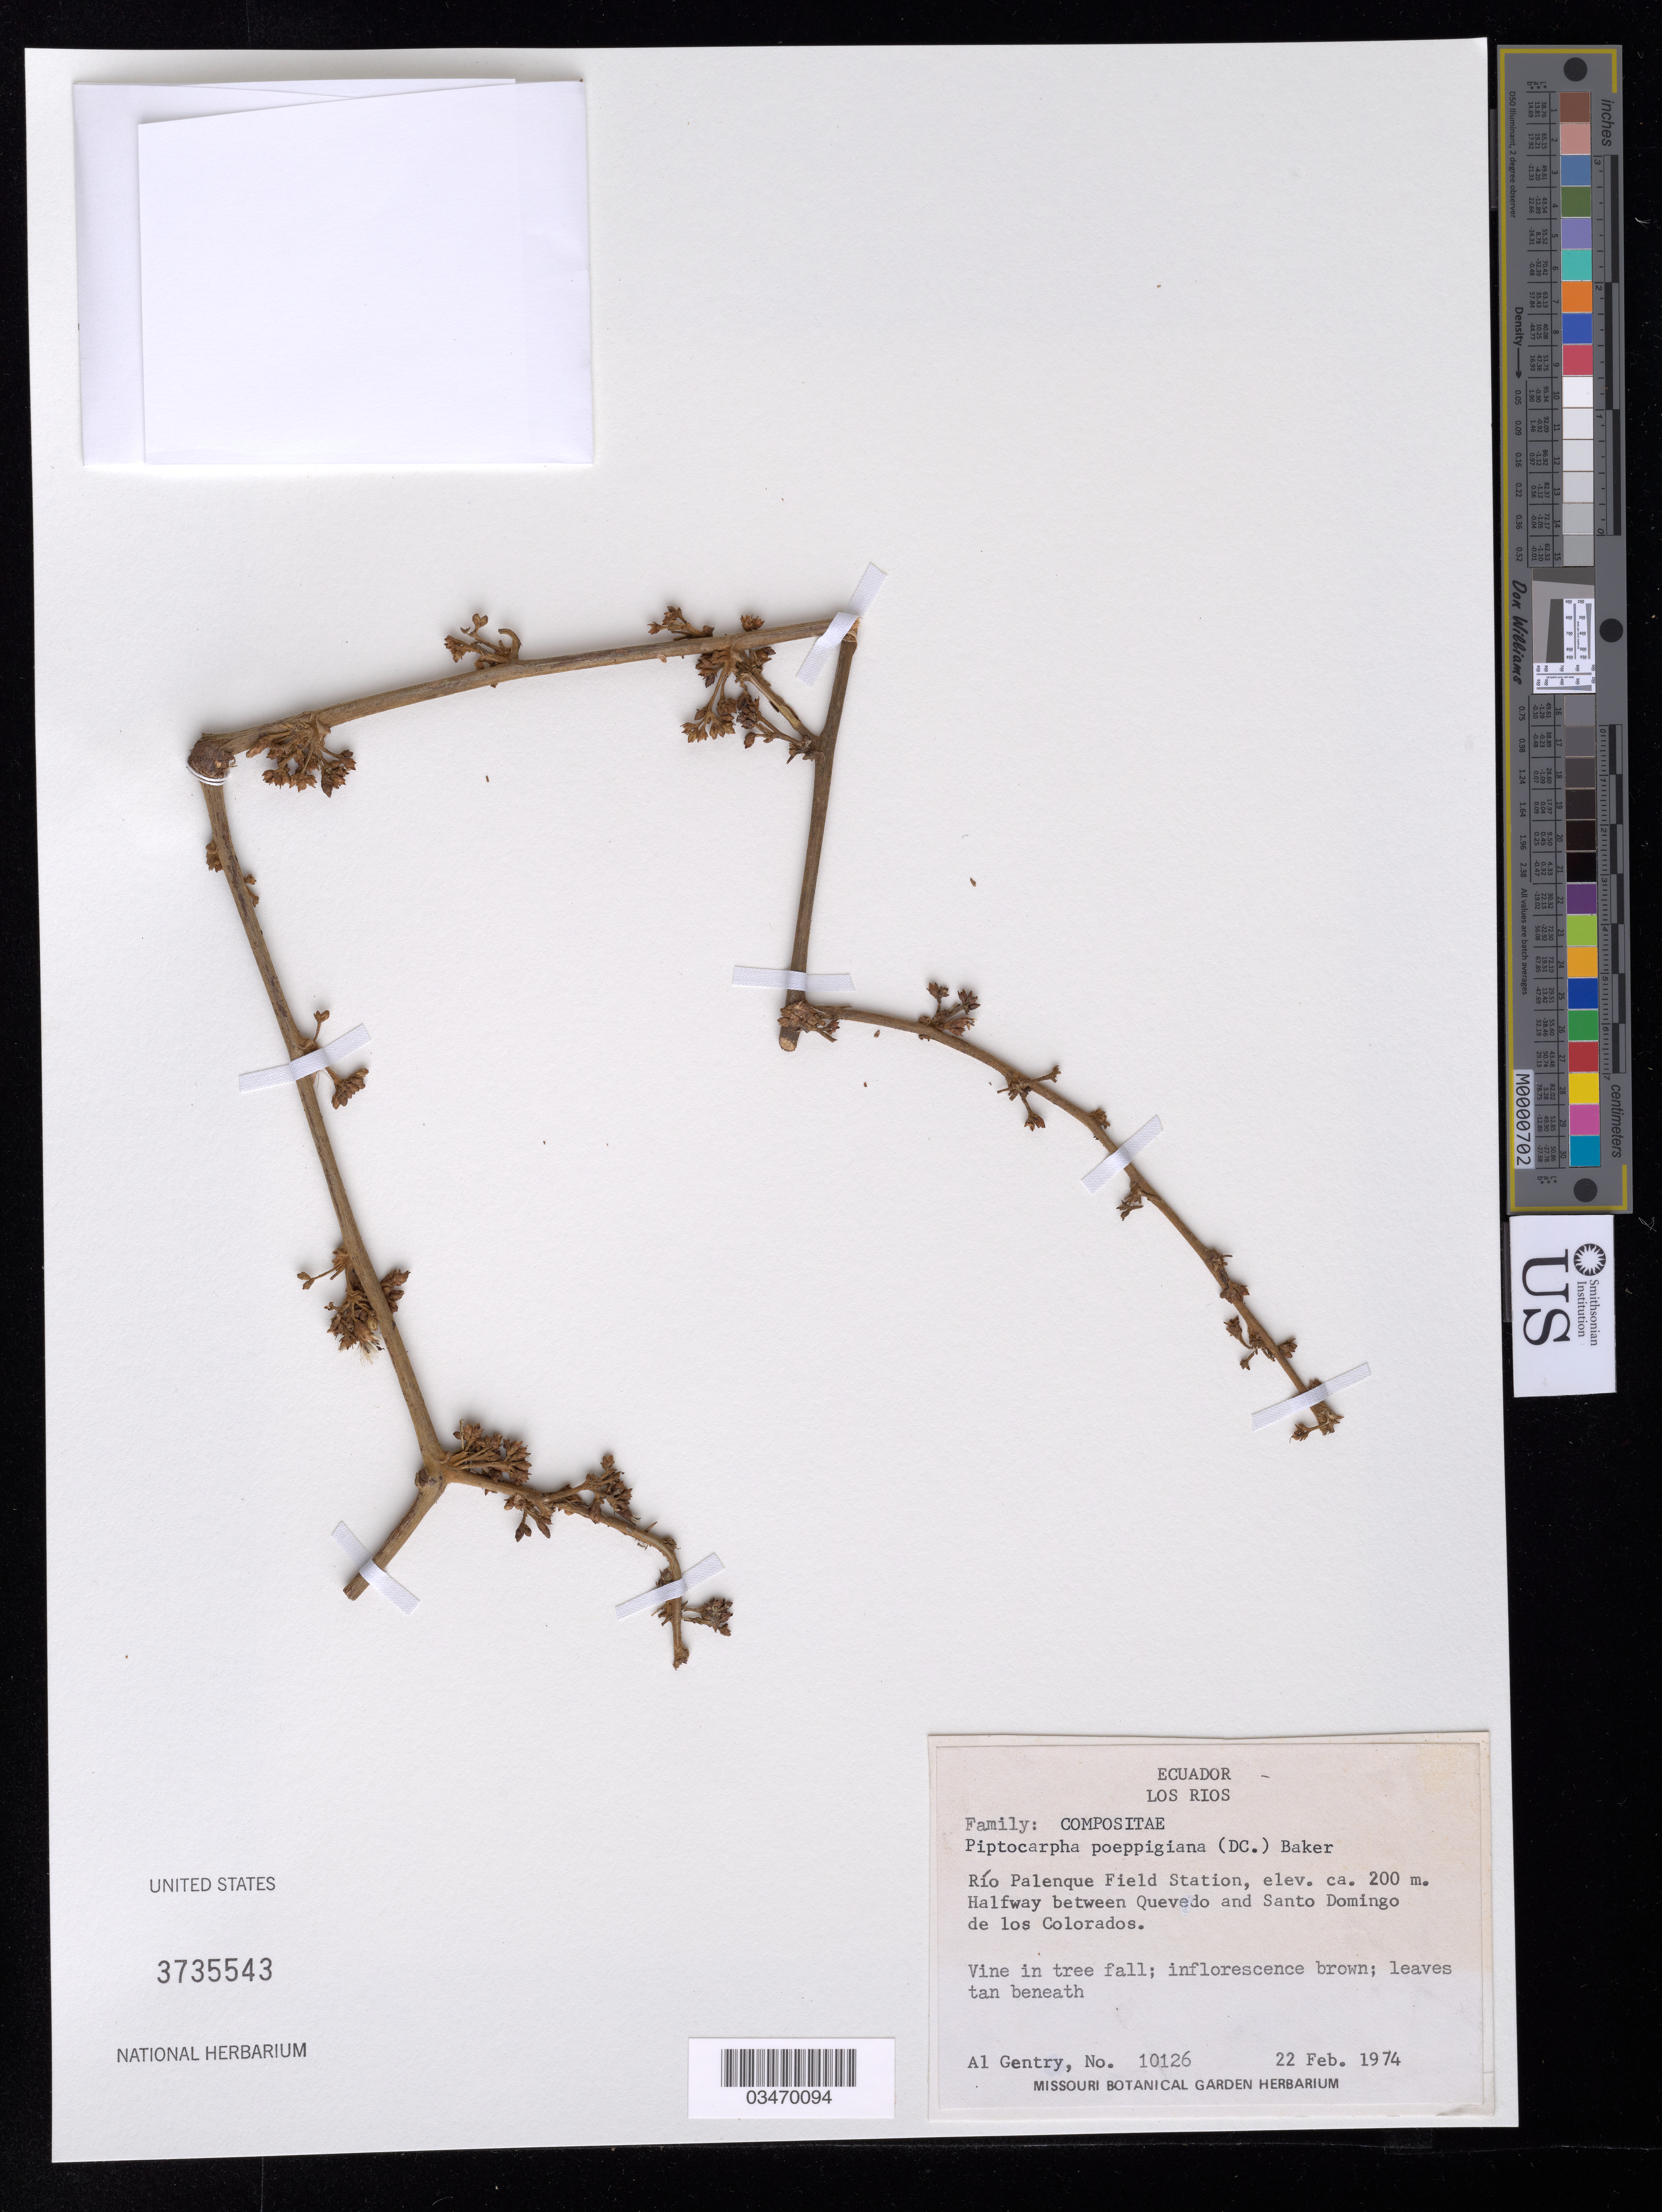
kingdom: Plantae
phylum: Tracheophyta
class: Magnoliopsida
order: Asterales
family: Asteraceae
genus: Piptocarpha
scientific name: Piptocarpha poeppigiana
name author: (DC.) Baker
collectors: A. H. Gentry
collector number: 10126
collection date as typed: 22 Feb 1974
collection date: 1974-02-22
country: Ecuador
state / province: Los Ríos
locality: Rio Palenque Field Station, halfway between Quevedo and Santo Domingo de los Colorados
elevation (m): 200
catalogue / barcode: US 3735543